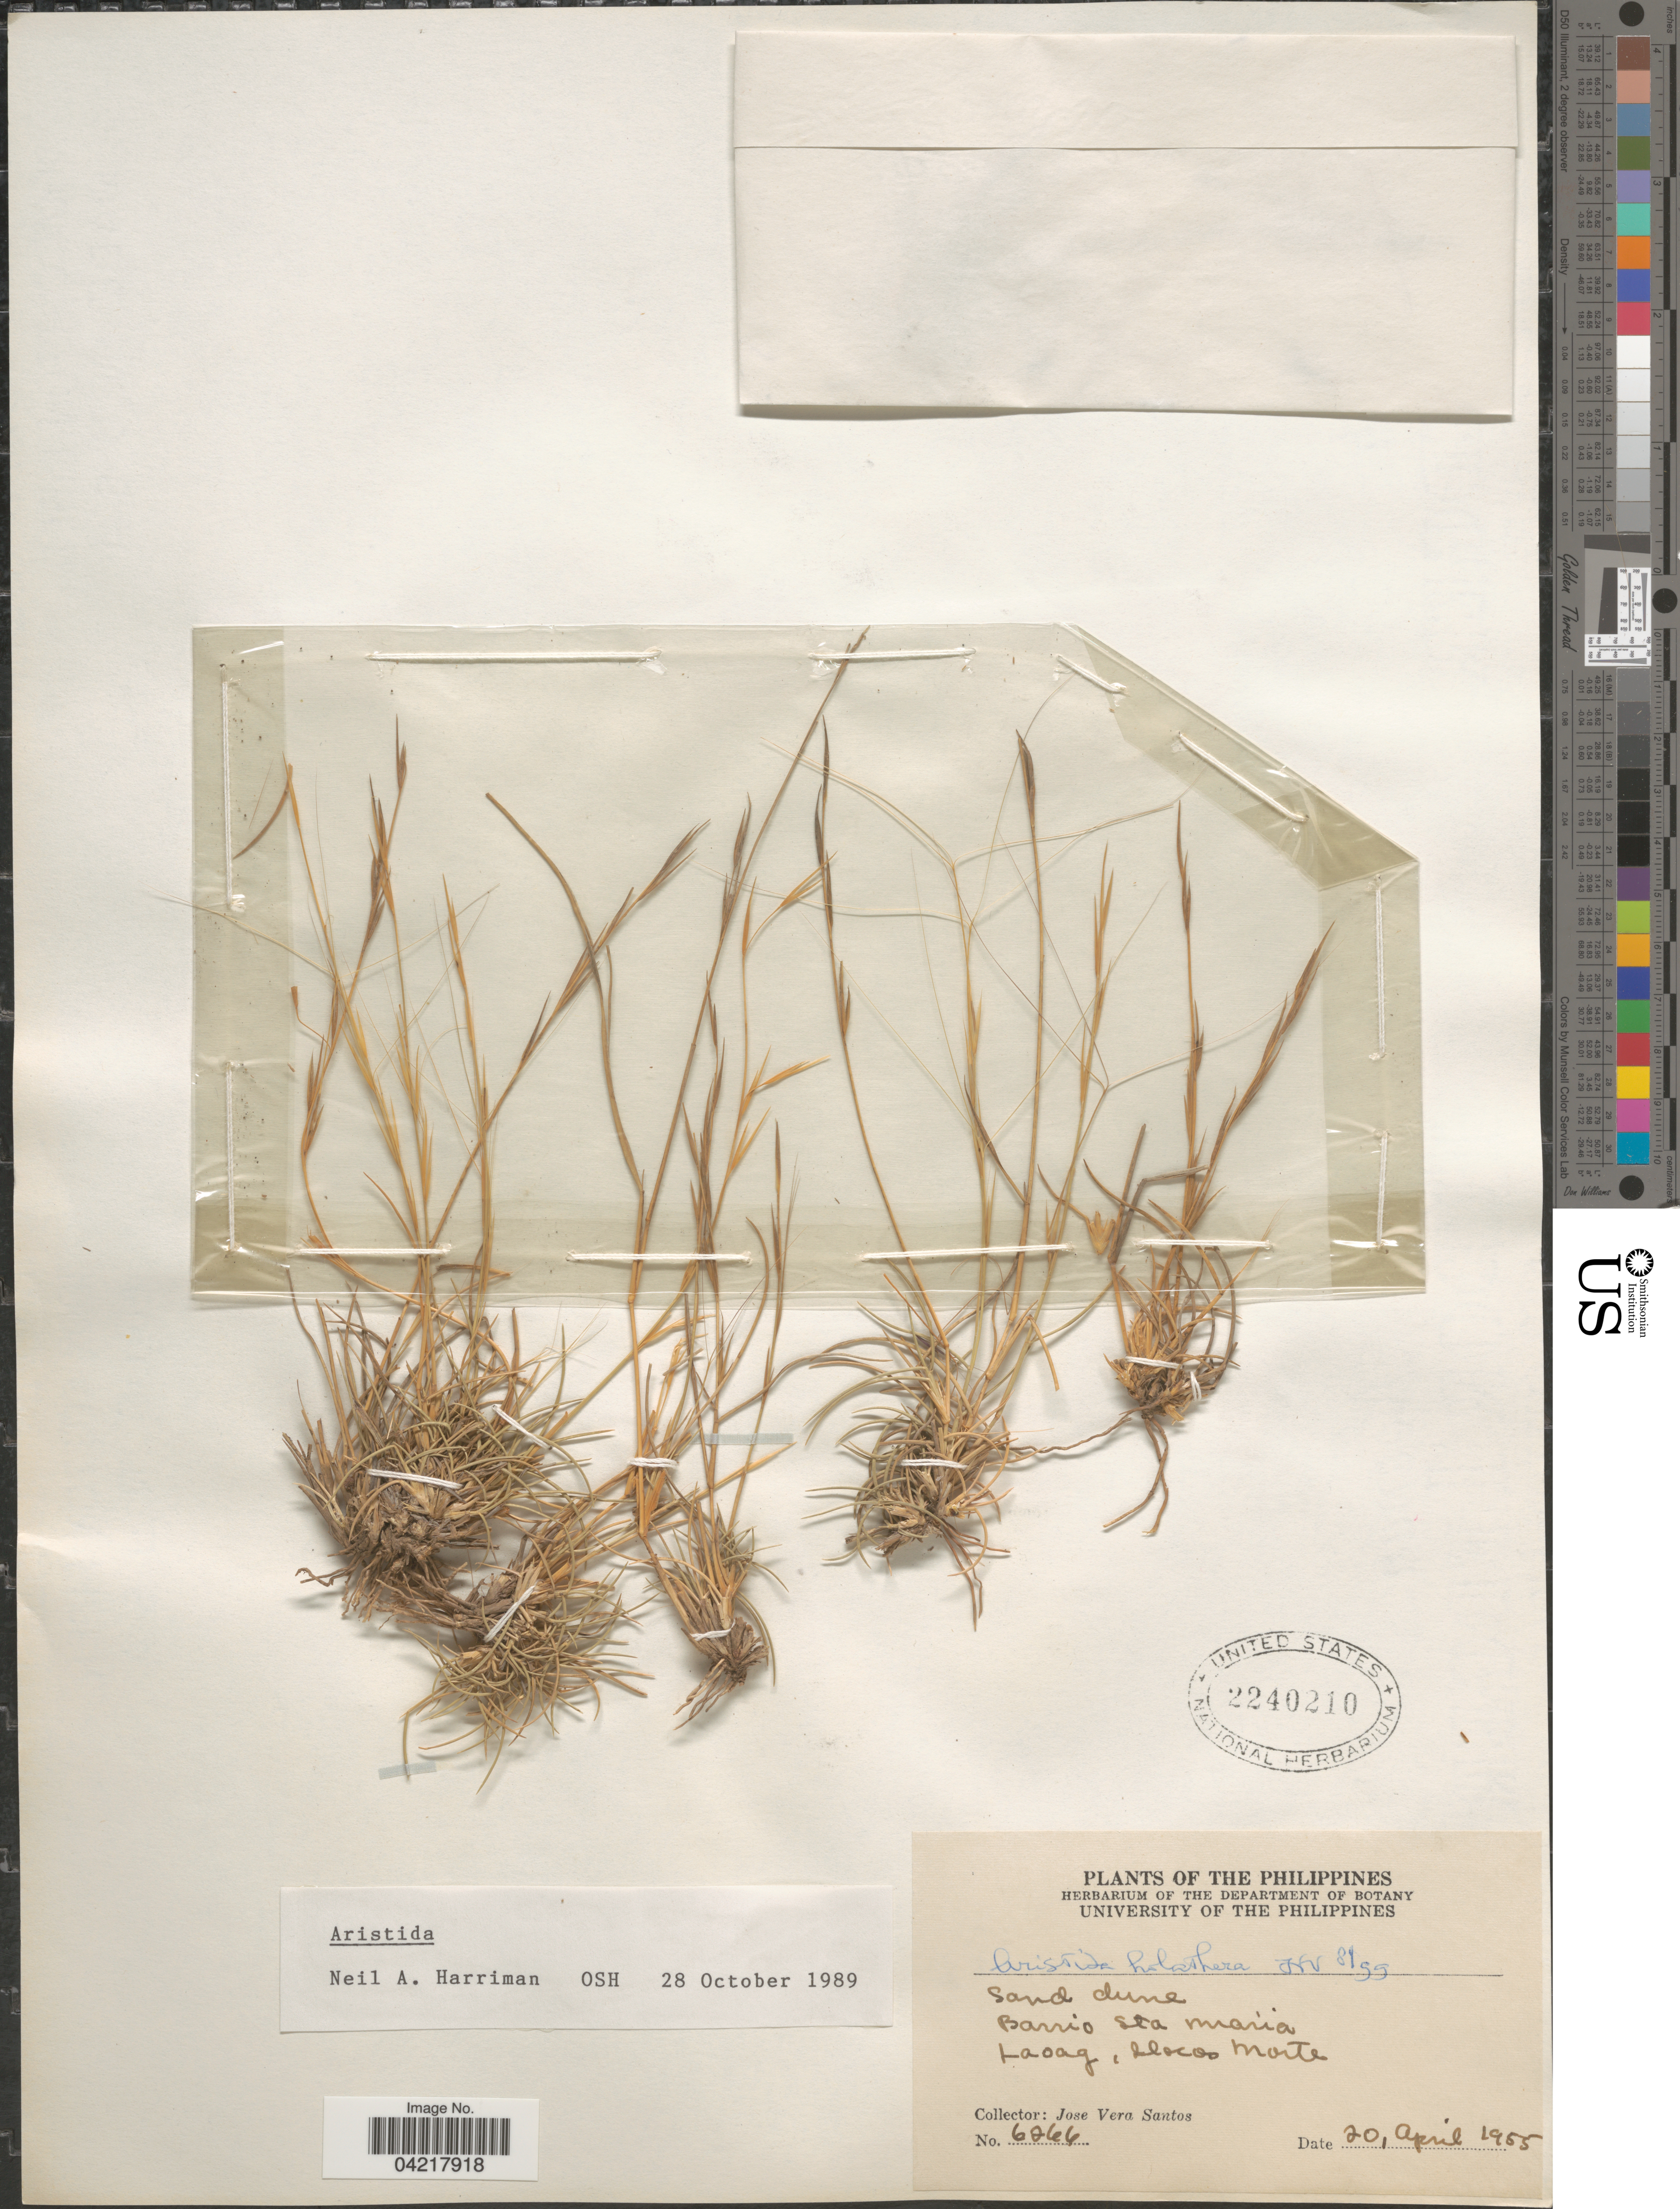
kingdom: Plantae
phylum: Tracheophyta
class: Liliopsida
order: Poales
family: Poaceae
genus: Aristida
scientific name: Aristida holathera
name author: Domin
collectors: J. Santos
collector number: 6266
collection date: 1955-04-20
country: Philippines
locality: Barrio Sta Maria. Laoag, Ilocos Norte.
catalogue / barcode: US 2240210